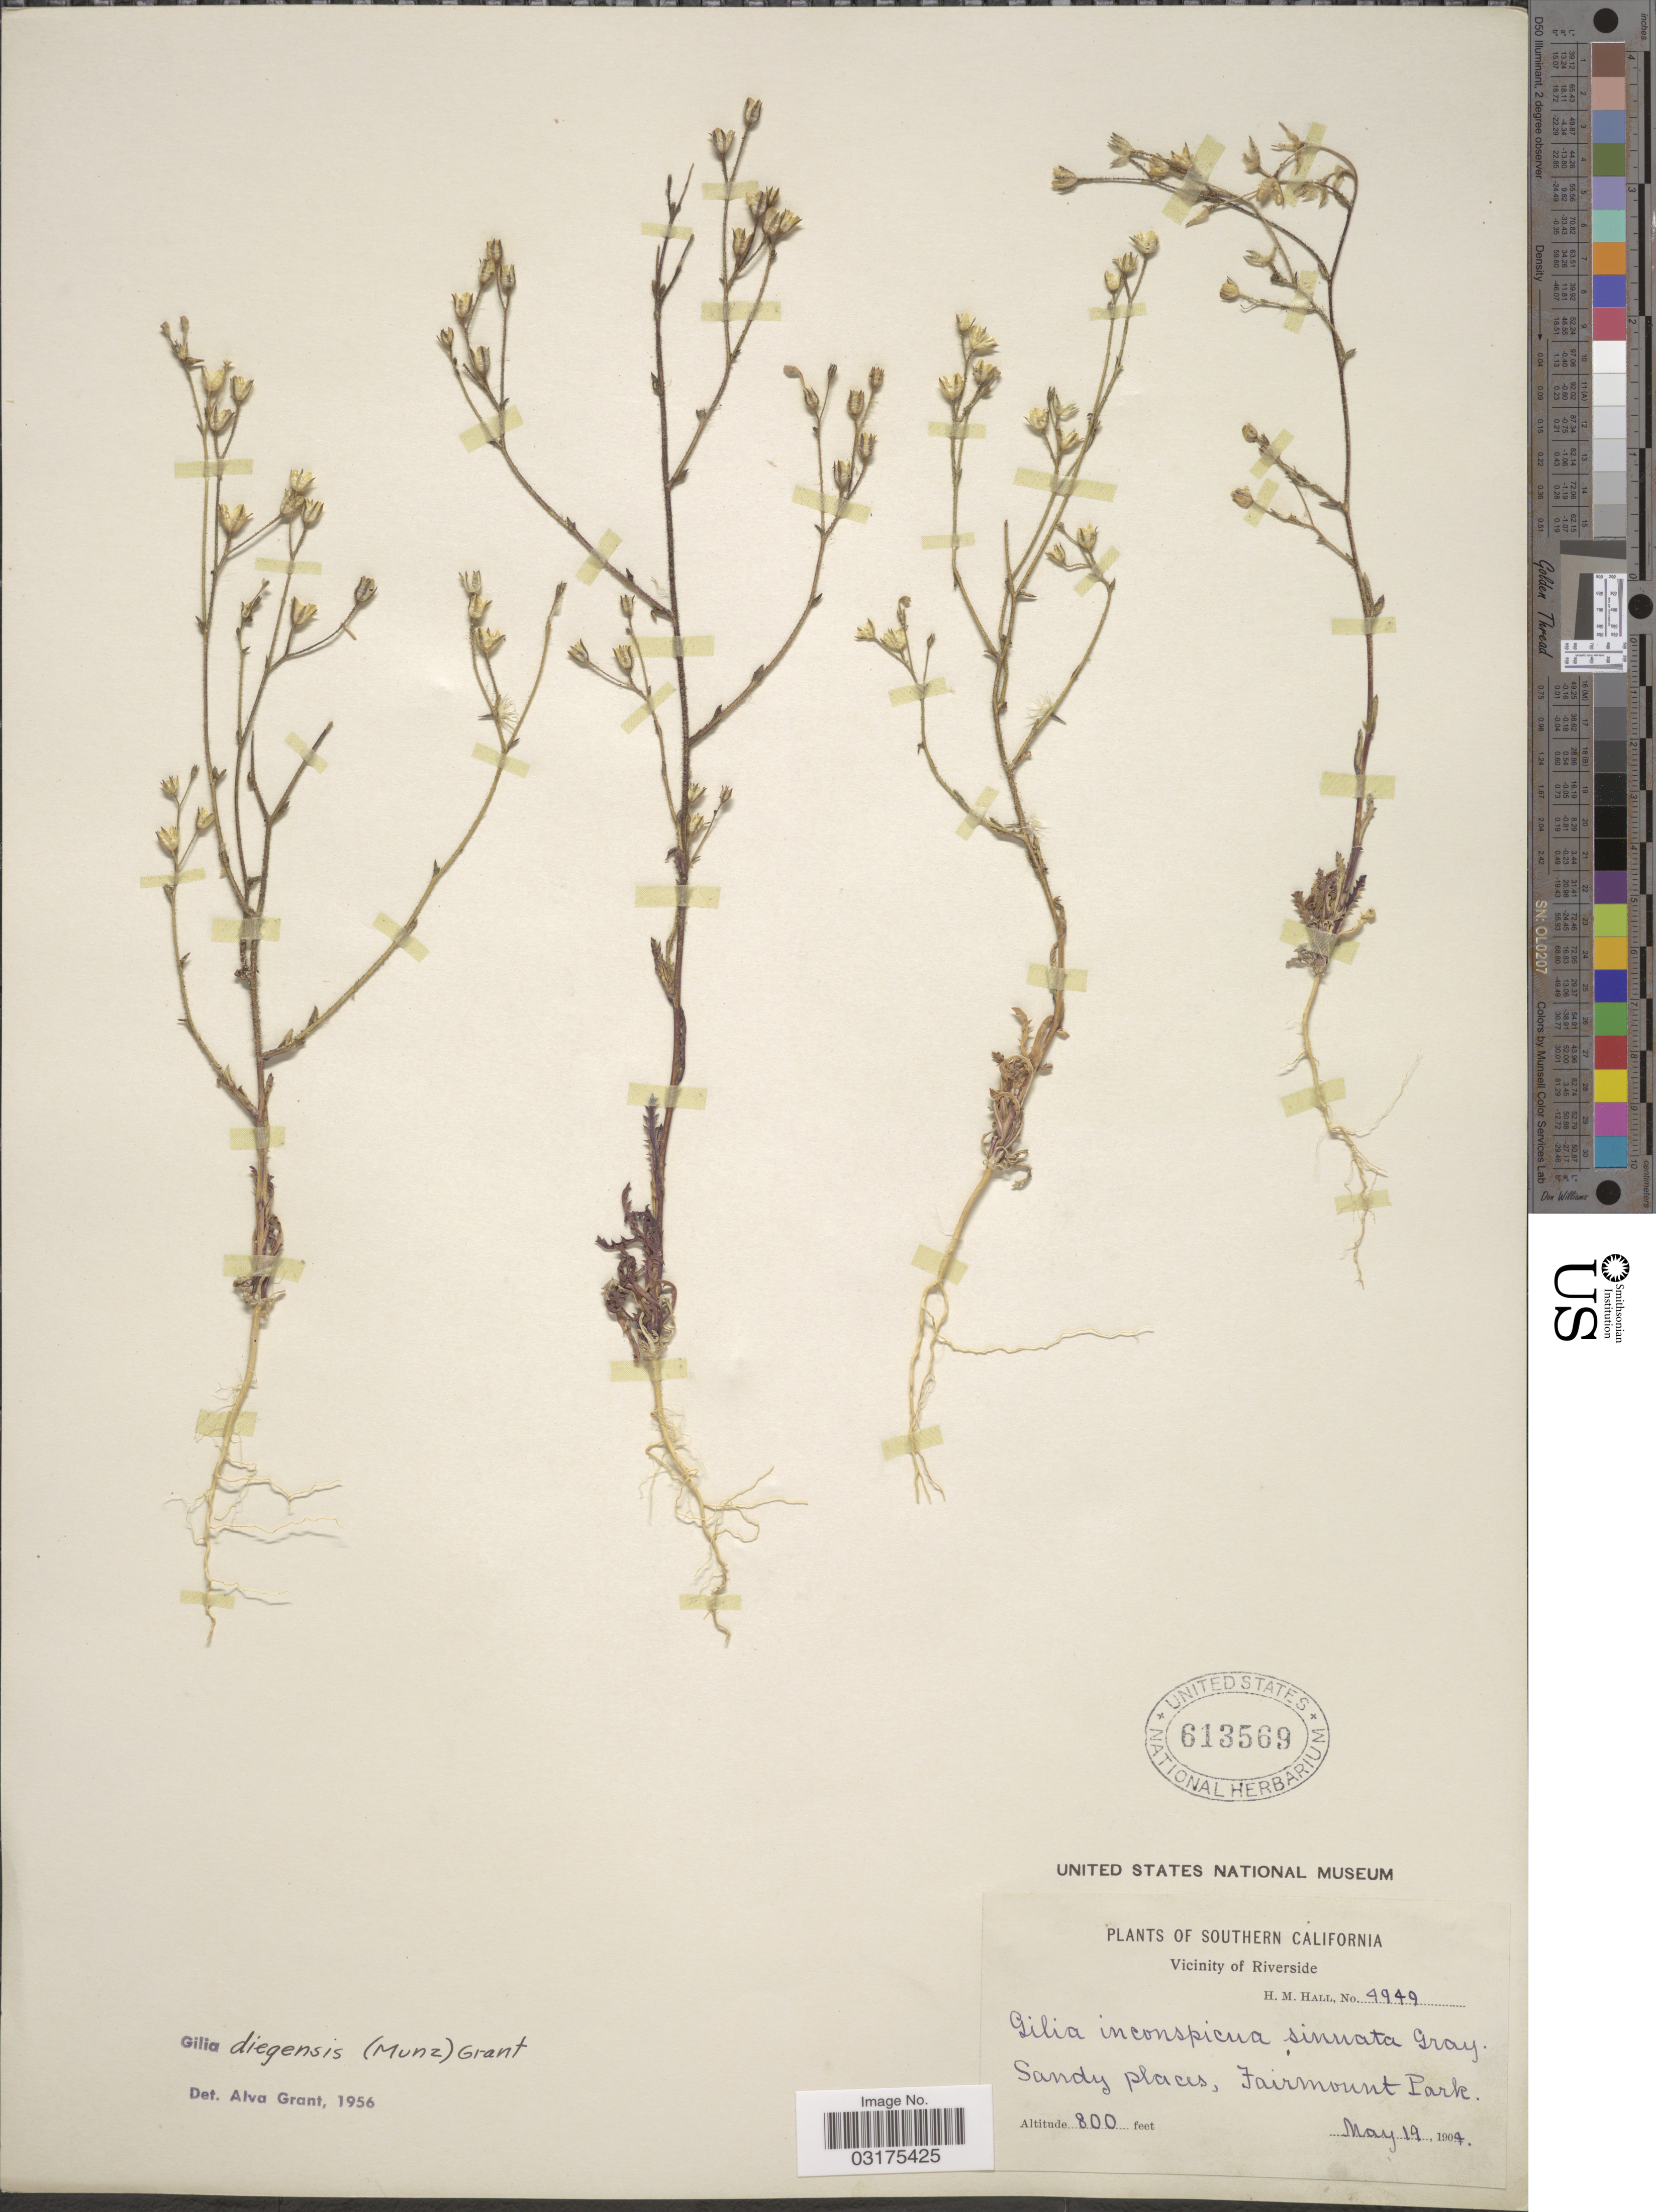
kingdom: Plantae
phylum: Tracheophyta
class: Magnoliopsida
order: Ericales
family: Polemoniaceae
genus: Gilia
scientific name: Gilia diegensis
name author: (Munz) A.D. Grant & V.E. Grant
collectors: H. M. Hall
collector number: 4949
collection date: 1904-05-19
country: United States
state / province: California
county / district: Riverside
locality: Southern California, Vicinity of Riverside, Sandy places, Fairmount Park.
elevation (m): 244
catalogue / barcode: US 613569